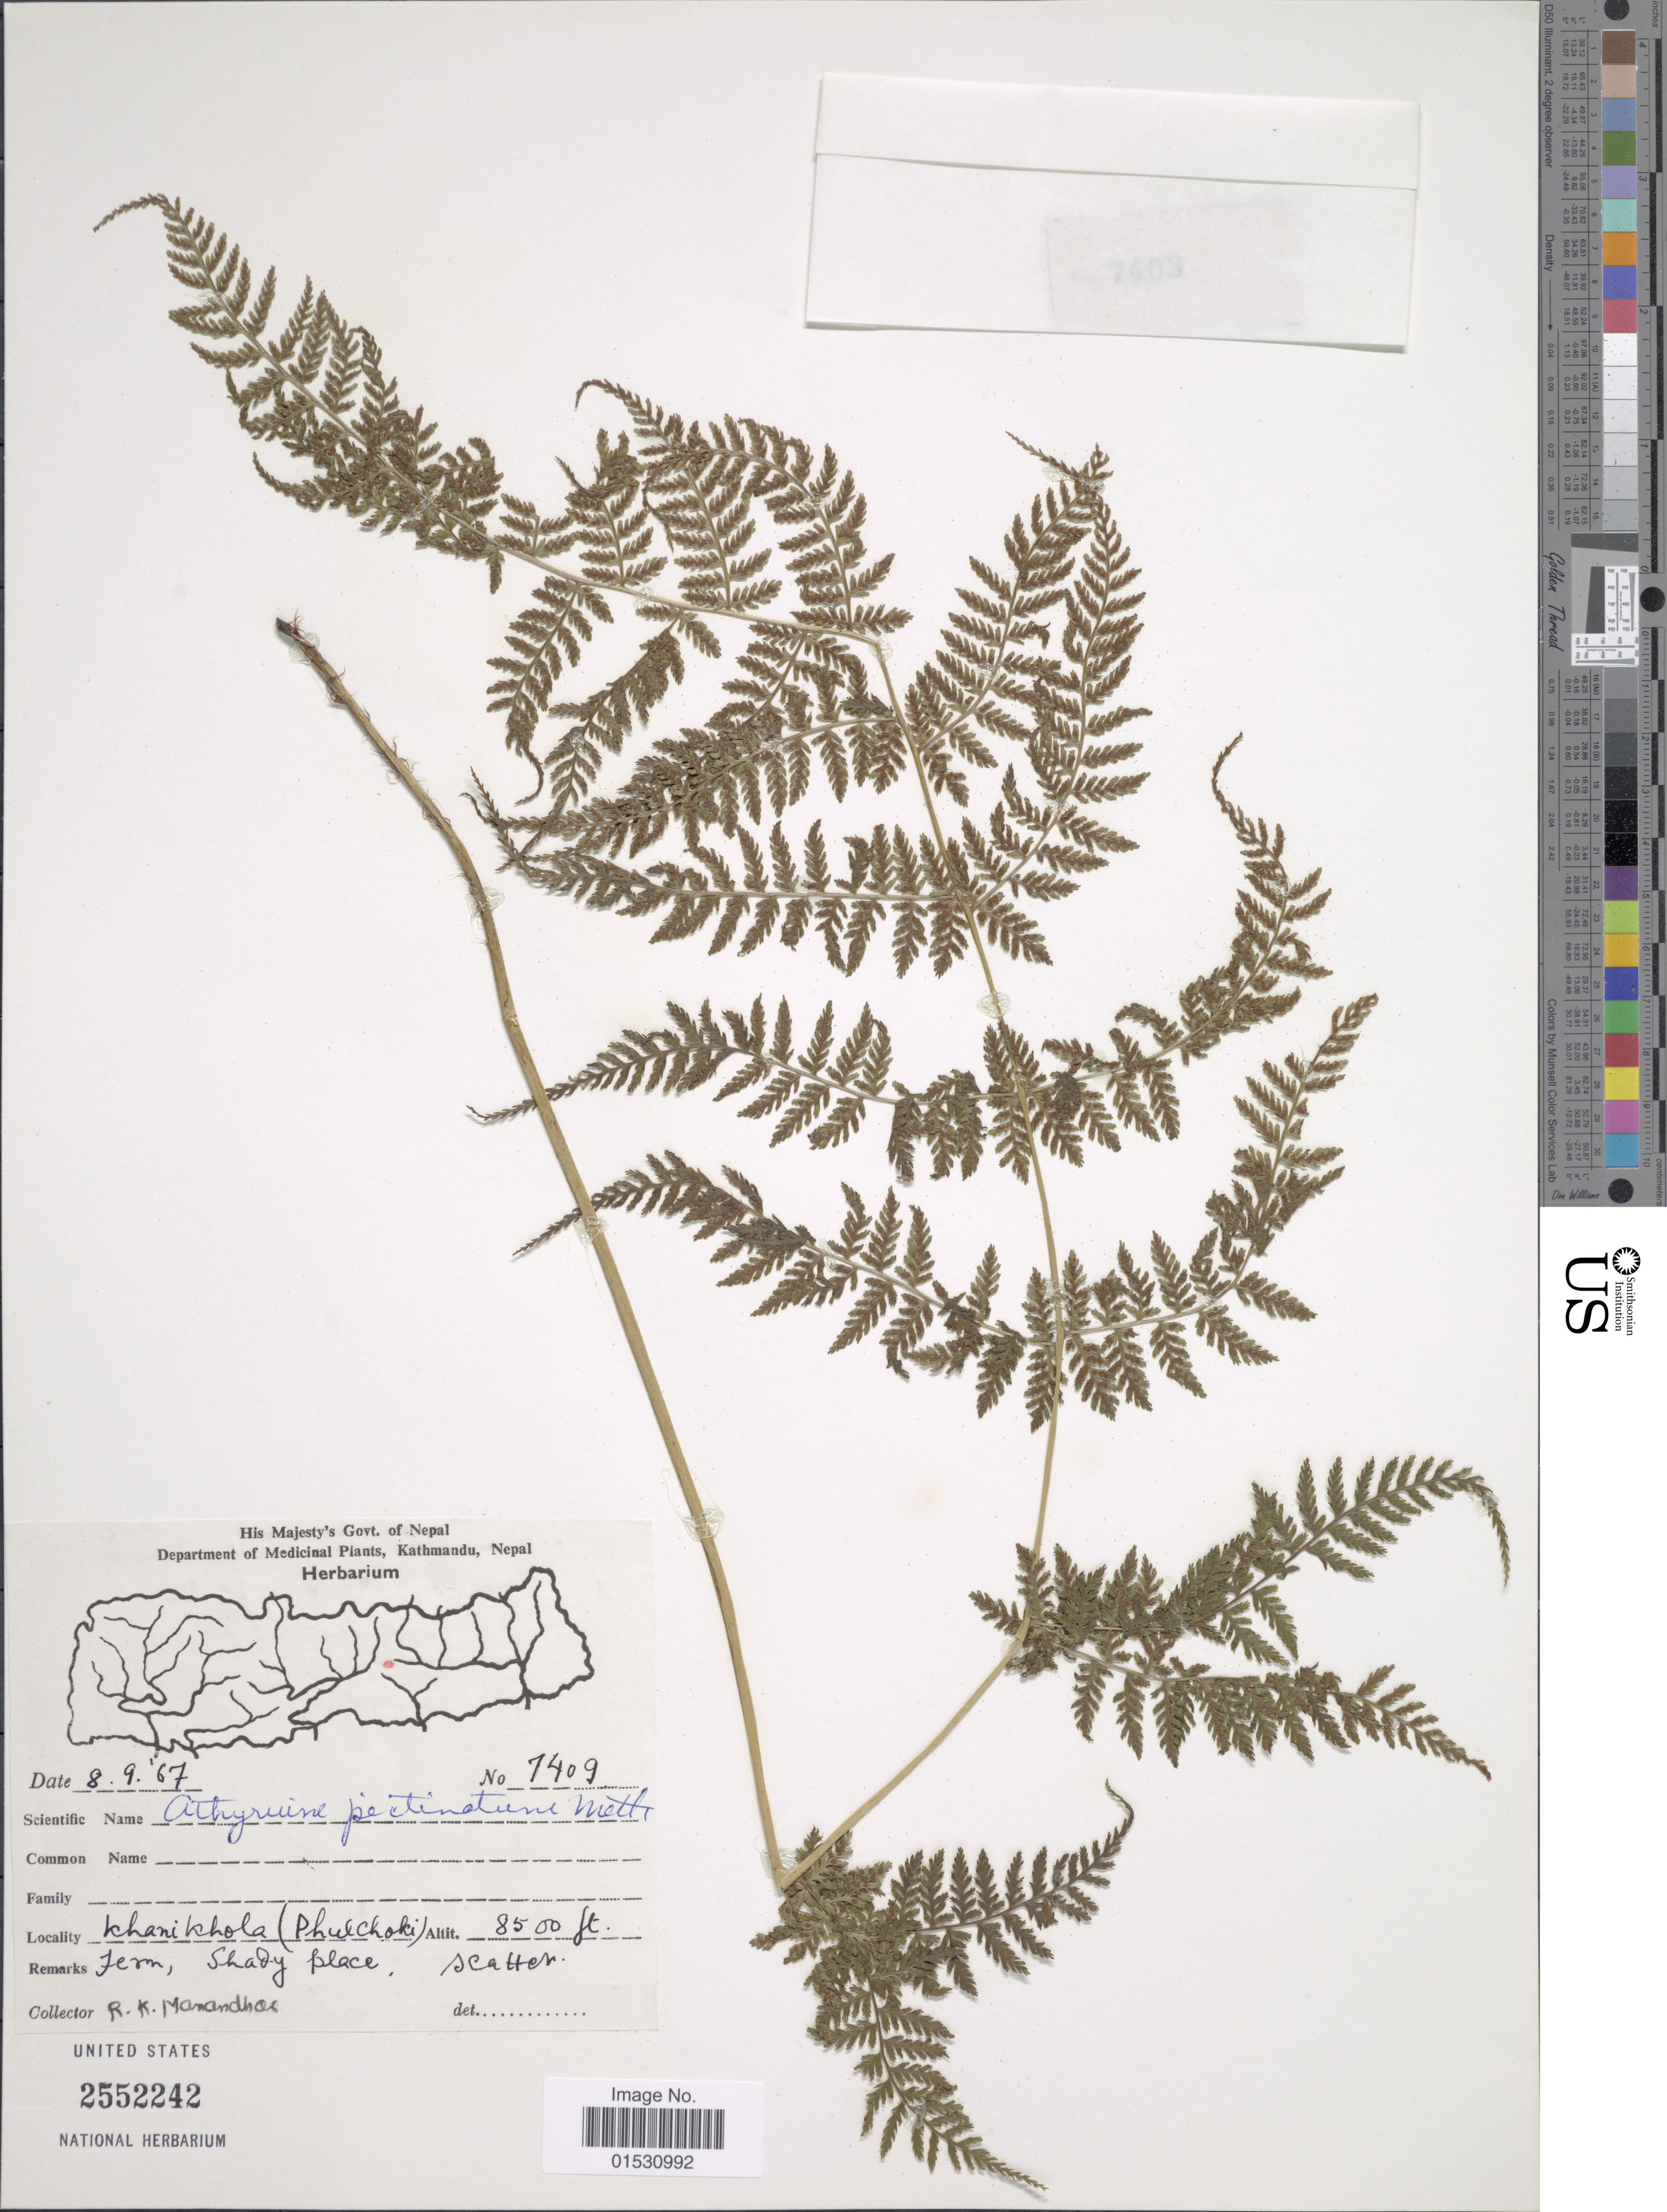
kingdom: Plantae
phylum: Tracheophyta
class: Polypodiopsida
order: Polypodiales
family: Athyriaceae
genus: Athyrium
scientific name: Athyrium pectinatum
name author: (Wall. ex C. Hope) C. Presl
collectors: R. Manandhar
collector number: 7409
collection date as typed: Transcribed d/m/y: 8/9/67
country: India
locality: Khanikhola (Phulchoki).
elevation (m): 2591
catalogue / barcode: US 2552242